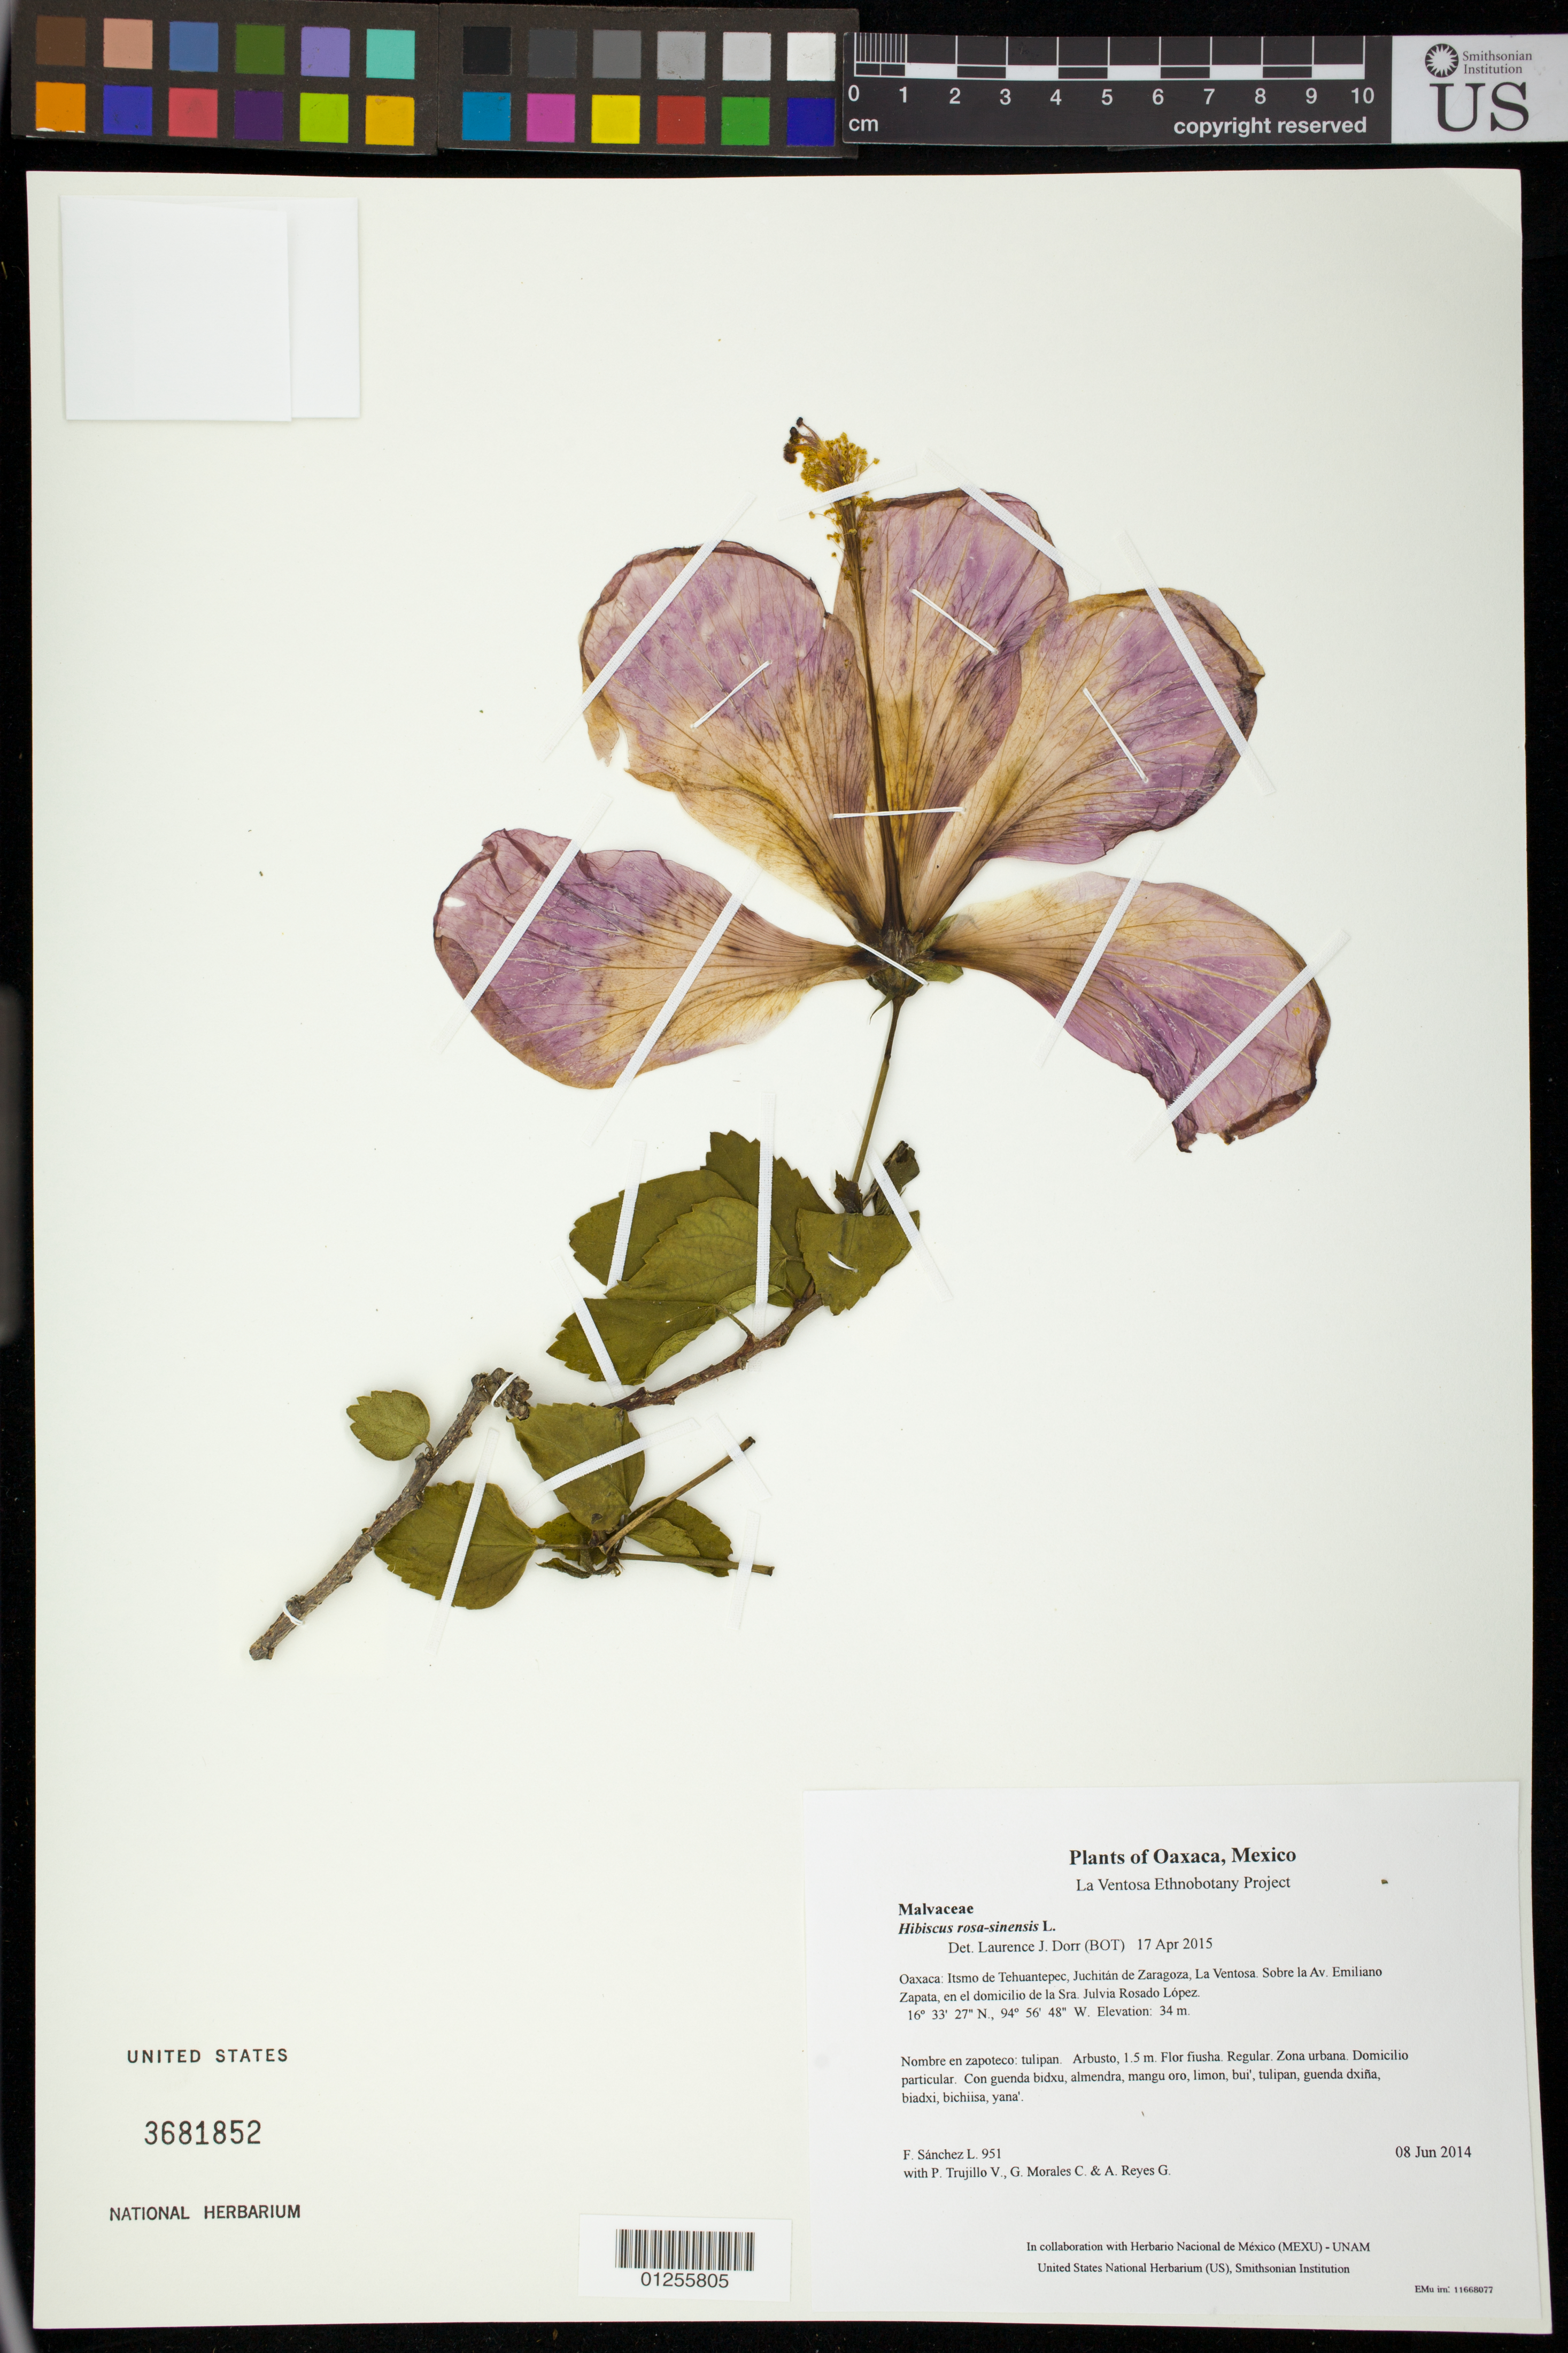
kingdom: Plantae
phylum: Tracheophyta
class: Magnoliopsida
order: Malvales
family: Malvaceae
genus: Hibiscus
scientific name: Hibiscus rosa-sinensis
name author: L.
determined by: Dorr, L. J., (BOT), Smithsonian Institution - National Museum of Natural History (UNITED STATES)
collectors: F. Sánchez L., P. Trujillo V., G. Morales C. & A. Reyes G.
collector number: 951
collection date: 2014-06-08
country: Mexico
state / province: Oaxaca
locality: Itsmo de Tehuantepec, Juchitán de Zaragoza, La Ventosa. Sobre la Av. Emiliano Zapata, en el domicilio de la Sra. Julvia Rosado López.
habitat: Zona urbana. Domicilio particular.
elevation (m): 34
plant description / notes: MEXU, US; Yaga bandaga. 1.5 m. Guie' fiusha. Nuu.; tulipan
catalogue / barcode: US 3681852